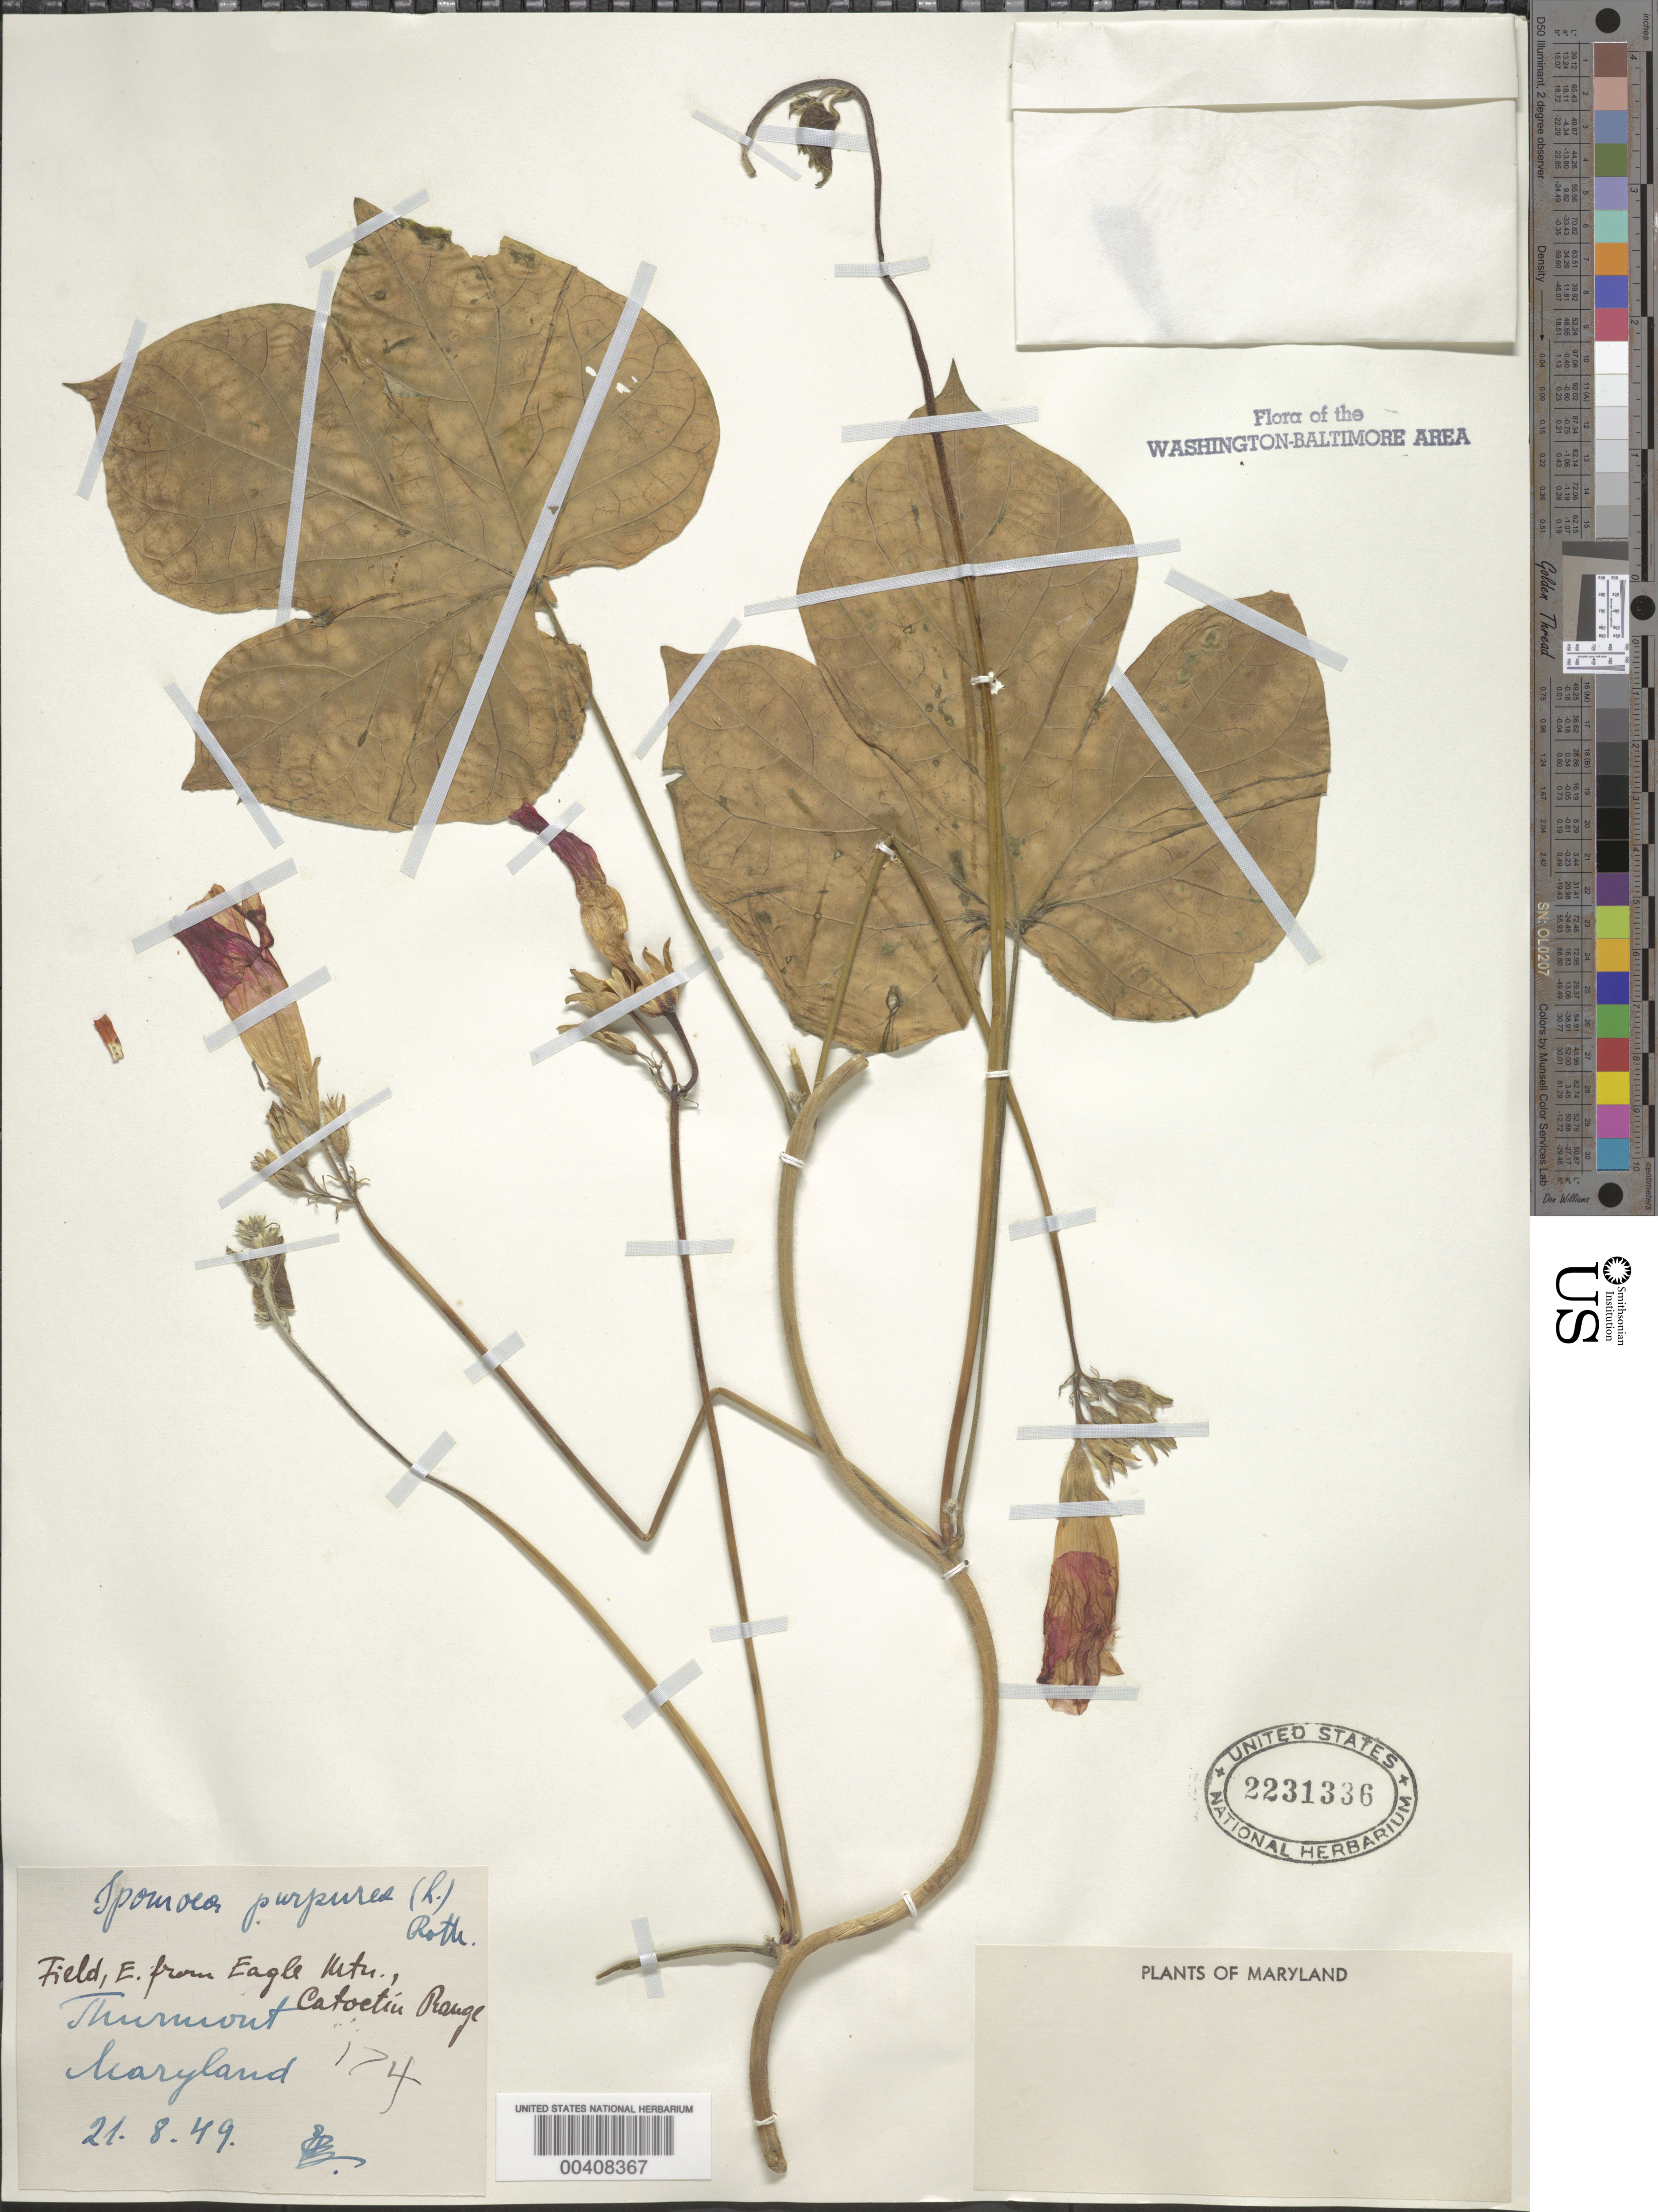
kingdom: Plantae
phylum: Tracheophyta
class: Magnoliopsida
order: Solanales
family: Convolvulaceae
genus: Ipomoea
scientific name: Ipomoea purpurea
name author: (L.) Roth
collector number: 174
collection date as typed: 21 Aug 1949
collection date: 1949-08-21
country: United States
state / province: Maryland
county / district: Frederick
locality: E from Eagle Mtn., Catoctin Range, Thurmont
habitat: Field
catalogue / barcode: US 2231336